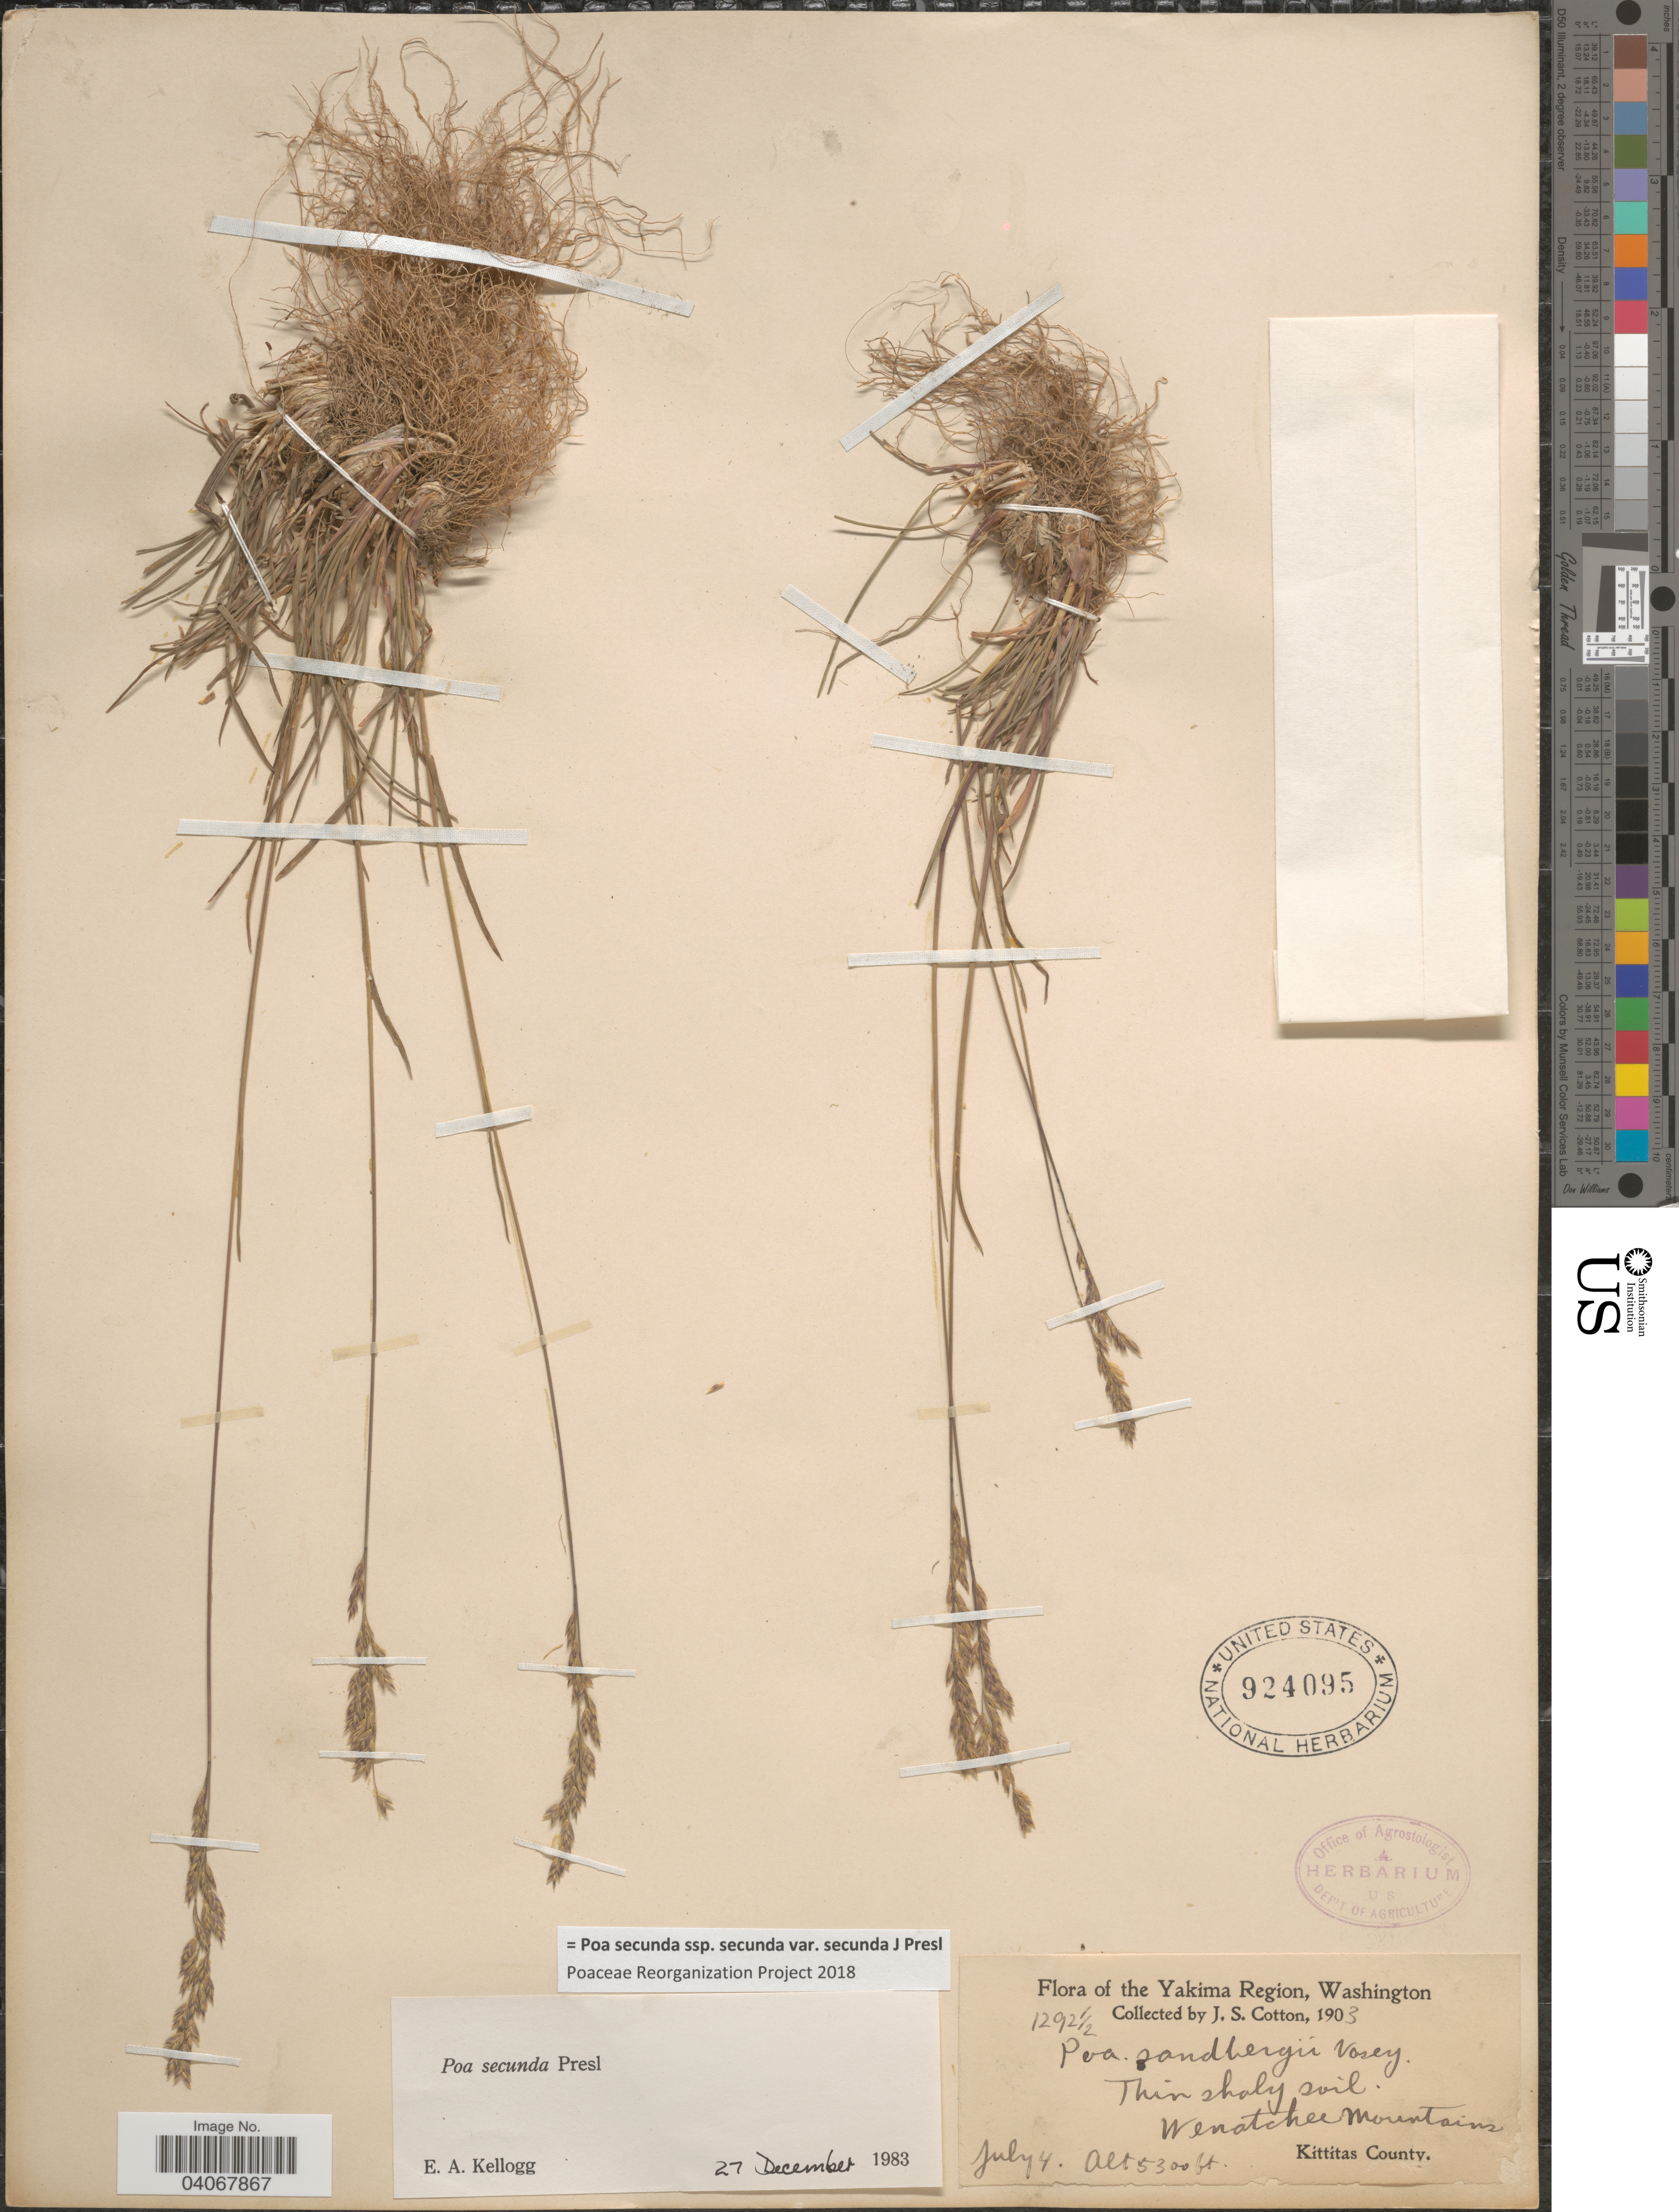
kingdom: Plantae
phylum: Tracheophyta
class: Liliopsida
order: Poales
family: Poaceae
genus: Poa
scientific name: Poa secunda subsp. secunda var. secunda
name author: J. Presl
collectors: J. S. Cotton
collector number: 1292½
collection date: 1903-07-04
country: United States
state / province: Washington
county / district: Kittitas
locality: Yakima Region. Thin shaly soil. Wenatchee Mountains. Kittitas County.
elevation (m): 1615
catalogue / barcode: US 924095